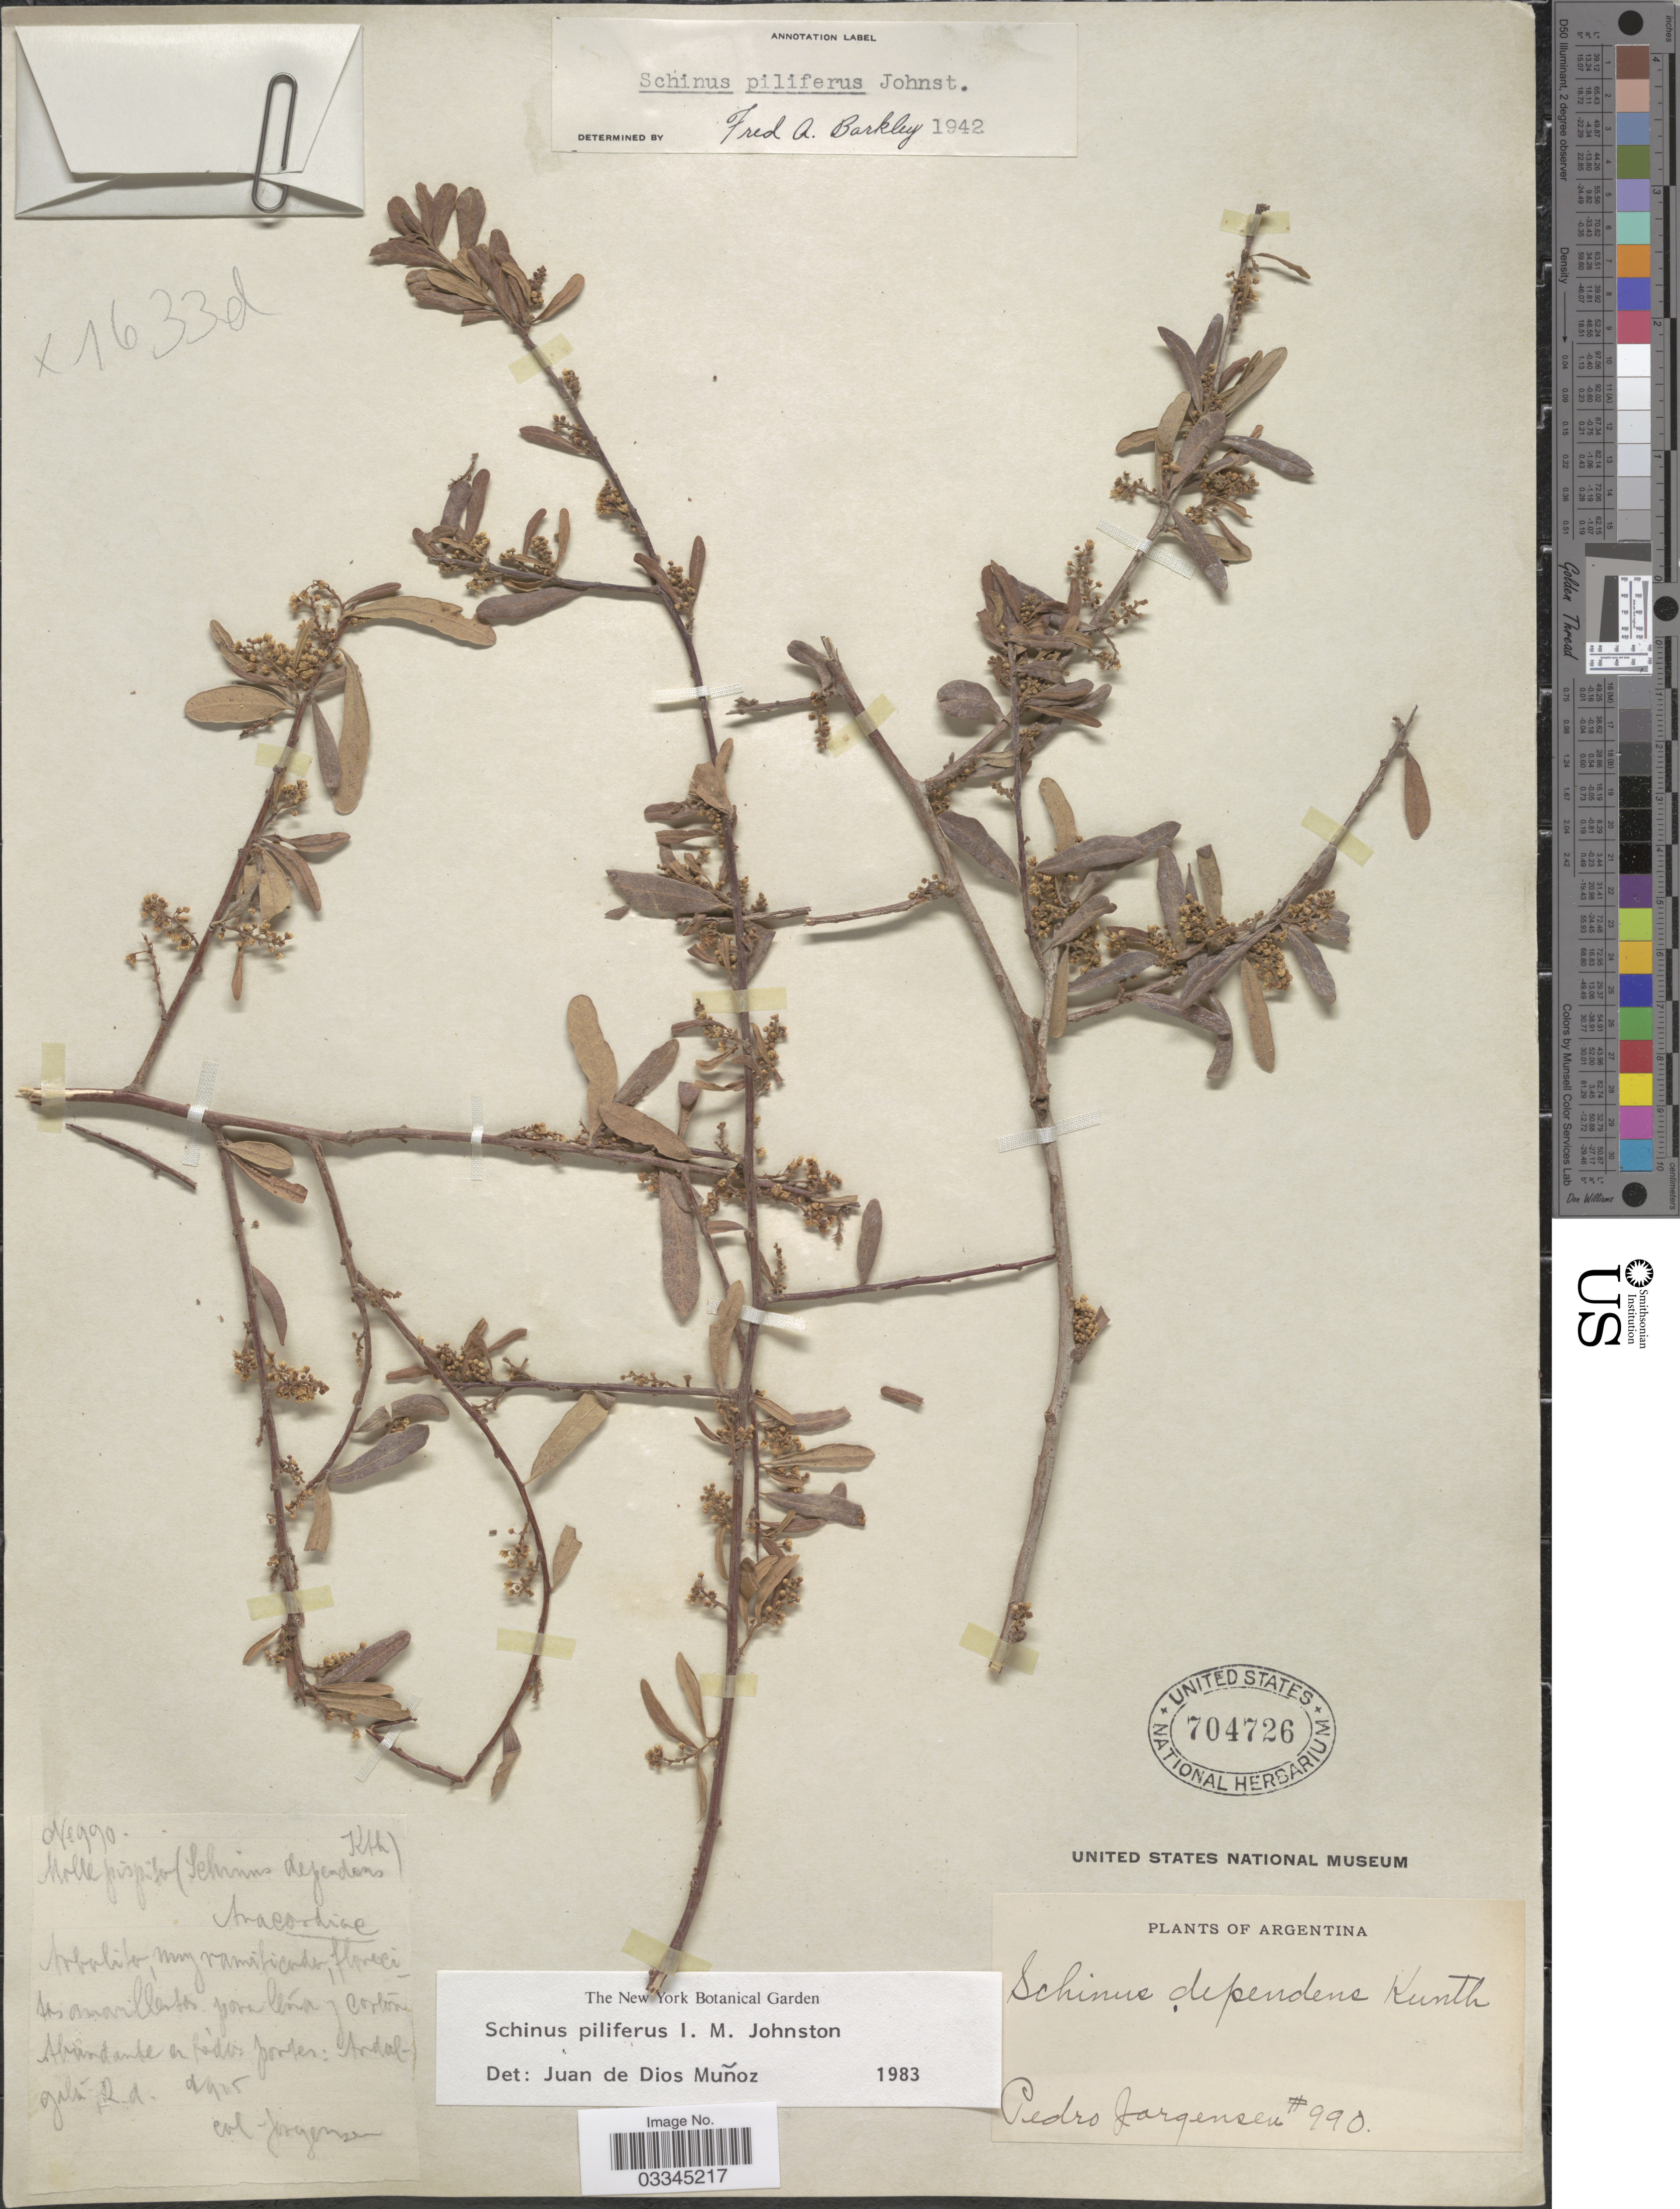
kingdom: Plantae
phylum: Tracheophyta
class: Magnoliopsida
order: Sapindales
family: Anacardiaceae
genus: Schinus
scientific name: Schinus pilifera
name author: I.M. Johnst.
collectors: P. Jörgensen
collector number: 990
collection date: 1915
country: Argentina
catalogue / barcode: US 704726